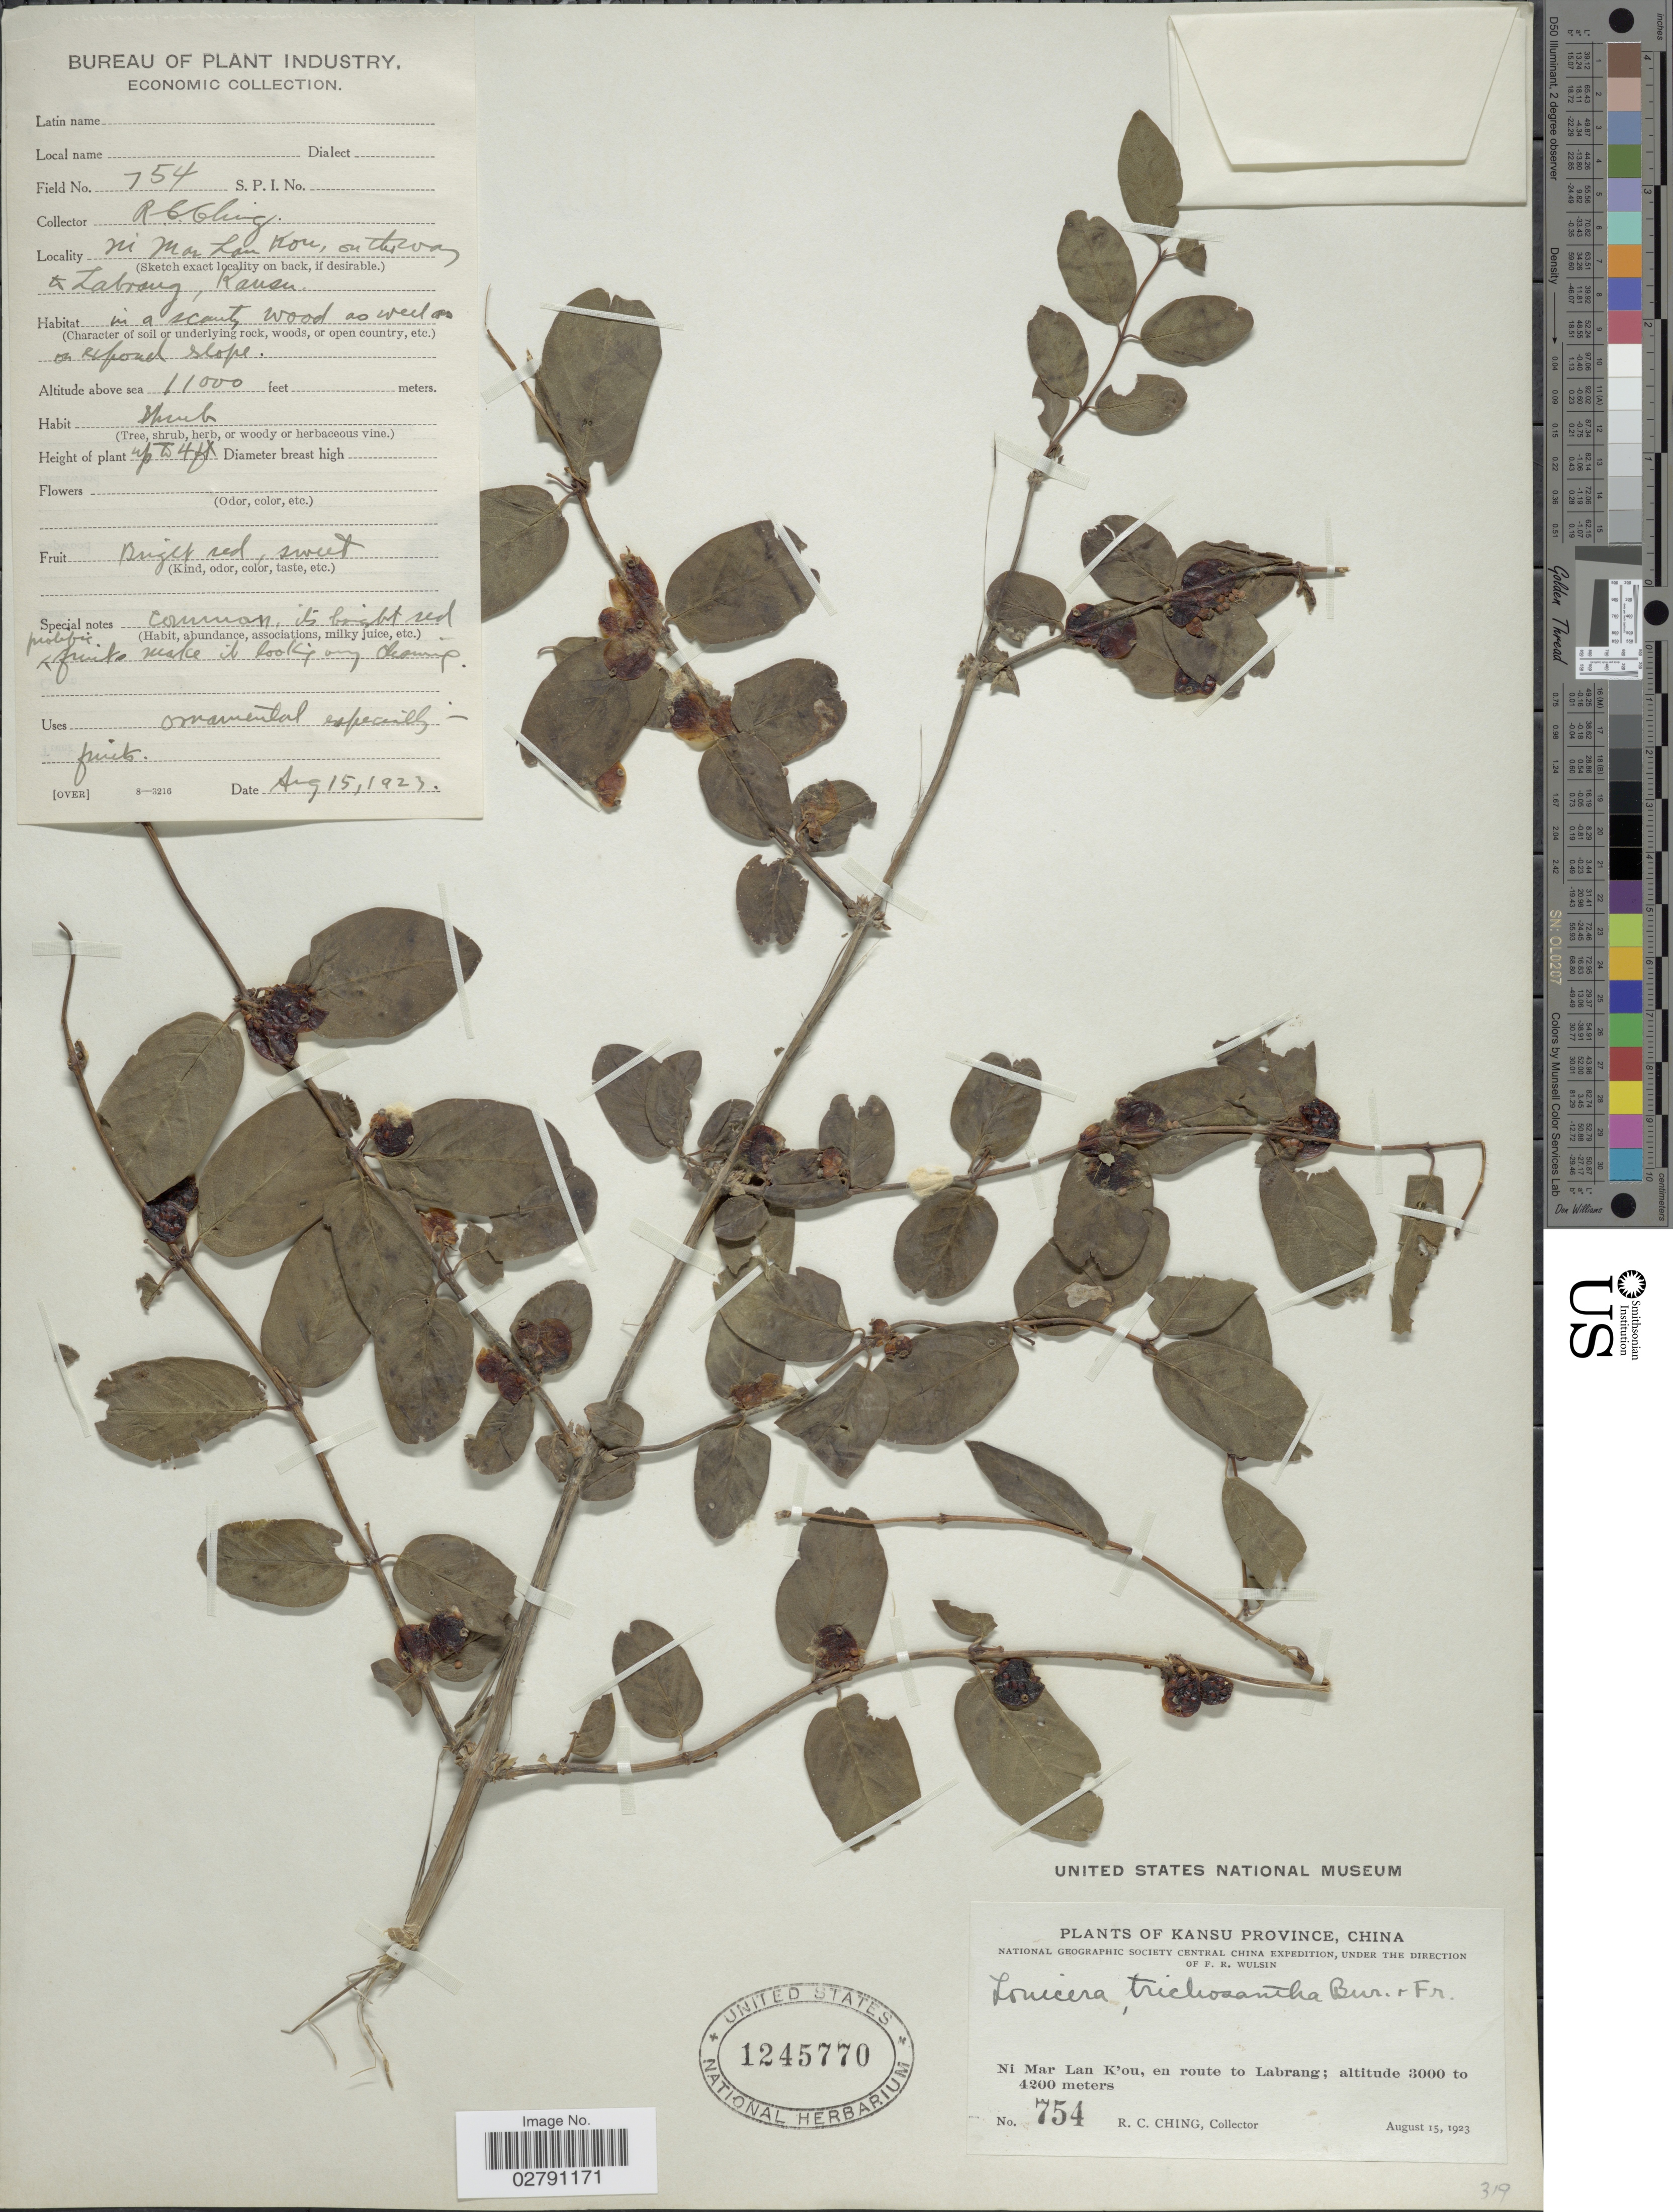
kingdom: Plantae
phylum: Tracheophyta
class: Magnoliopsida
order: Dipsacales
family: Caprifoliaceae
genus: Lonicera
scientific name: Lonicera trichosantha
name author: Bureau & Franch.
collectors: R. C. Ching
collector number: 754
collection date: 1923-08-15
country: China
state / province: Gansu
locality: Kansu Province. Ni Mar Lan K'ou, en route to Labrang.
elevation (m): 3353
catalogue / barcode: US 1245770